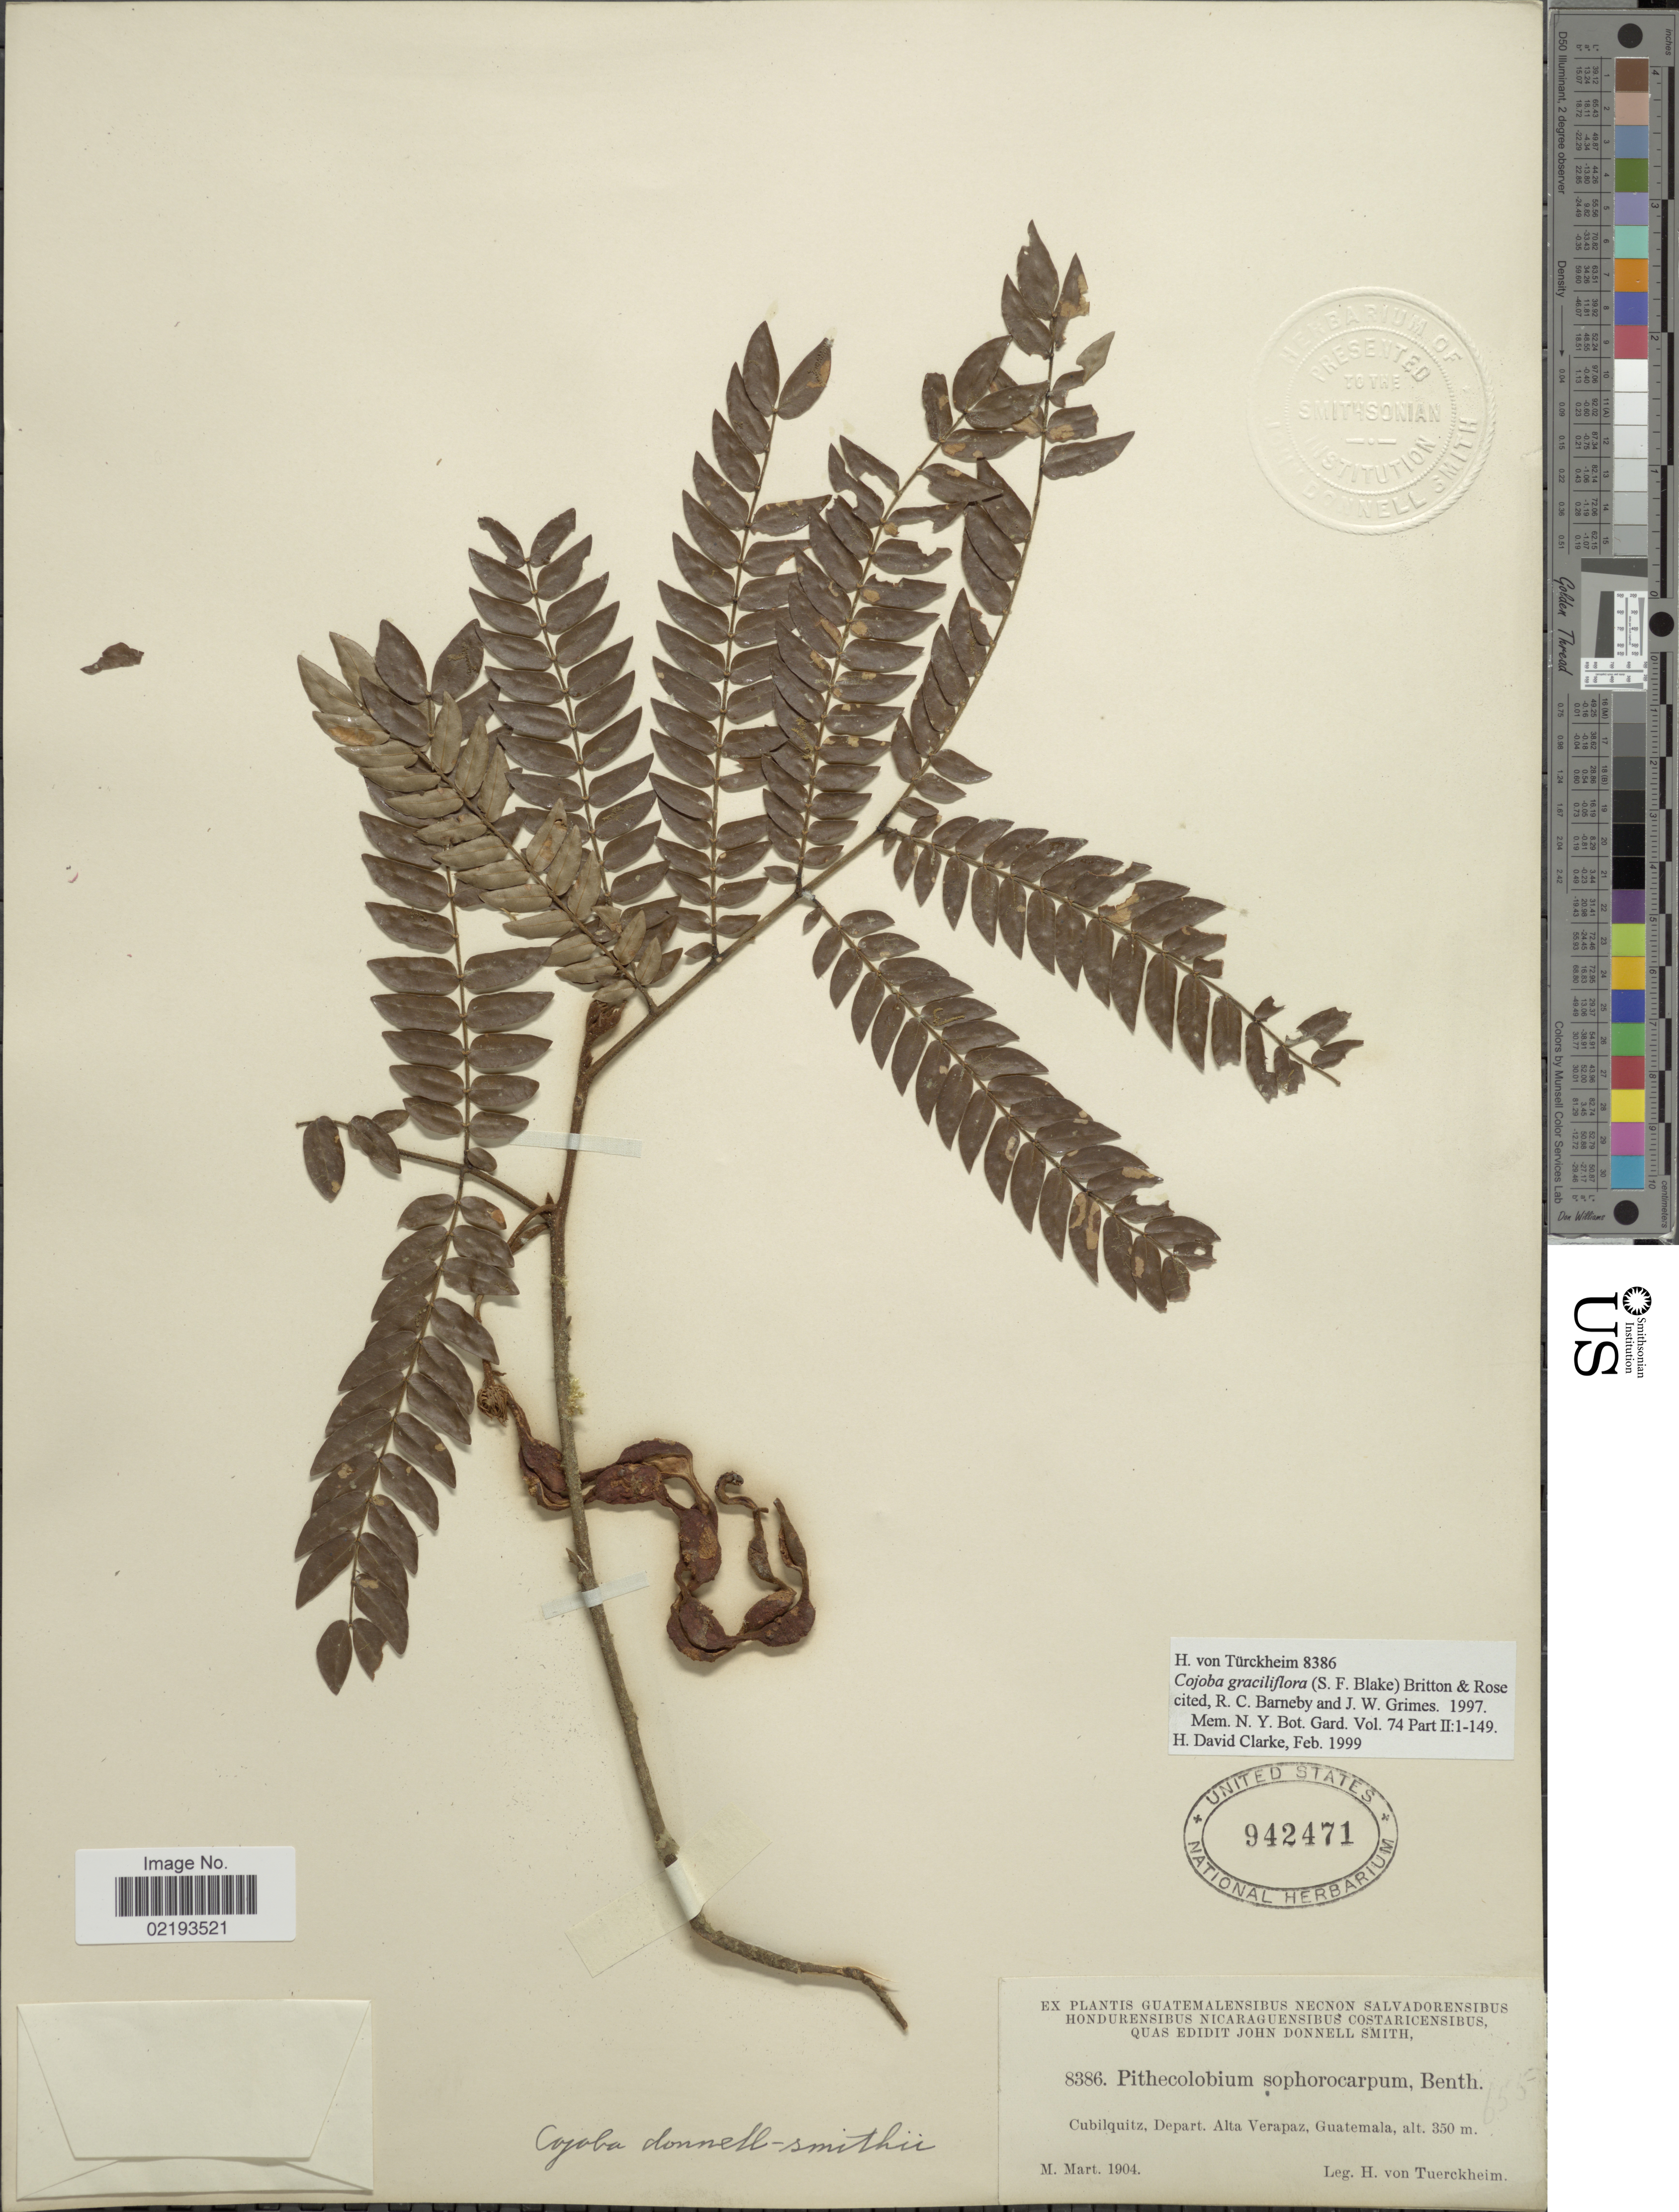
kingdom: Plantae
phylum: Tracheophyta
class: Magnoliopsida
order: Fabales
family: Fabaceae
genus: Cojoba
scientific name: Cojoba graciliflora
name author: (S.F. Blake) Britton & Rose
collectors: H. von Türckheim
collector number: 8386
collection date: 1904-03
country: Guatemala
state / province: Alta Verapaz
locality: Cubilquitz, Depart. Alta Verapaz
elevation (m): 350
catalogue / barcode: US 942471